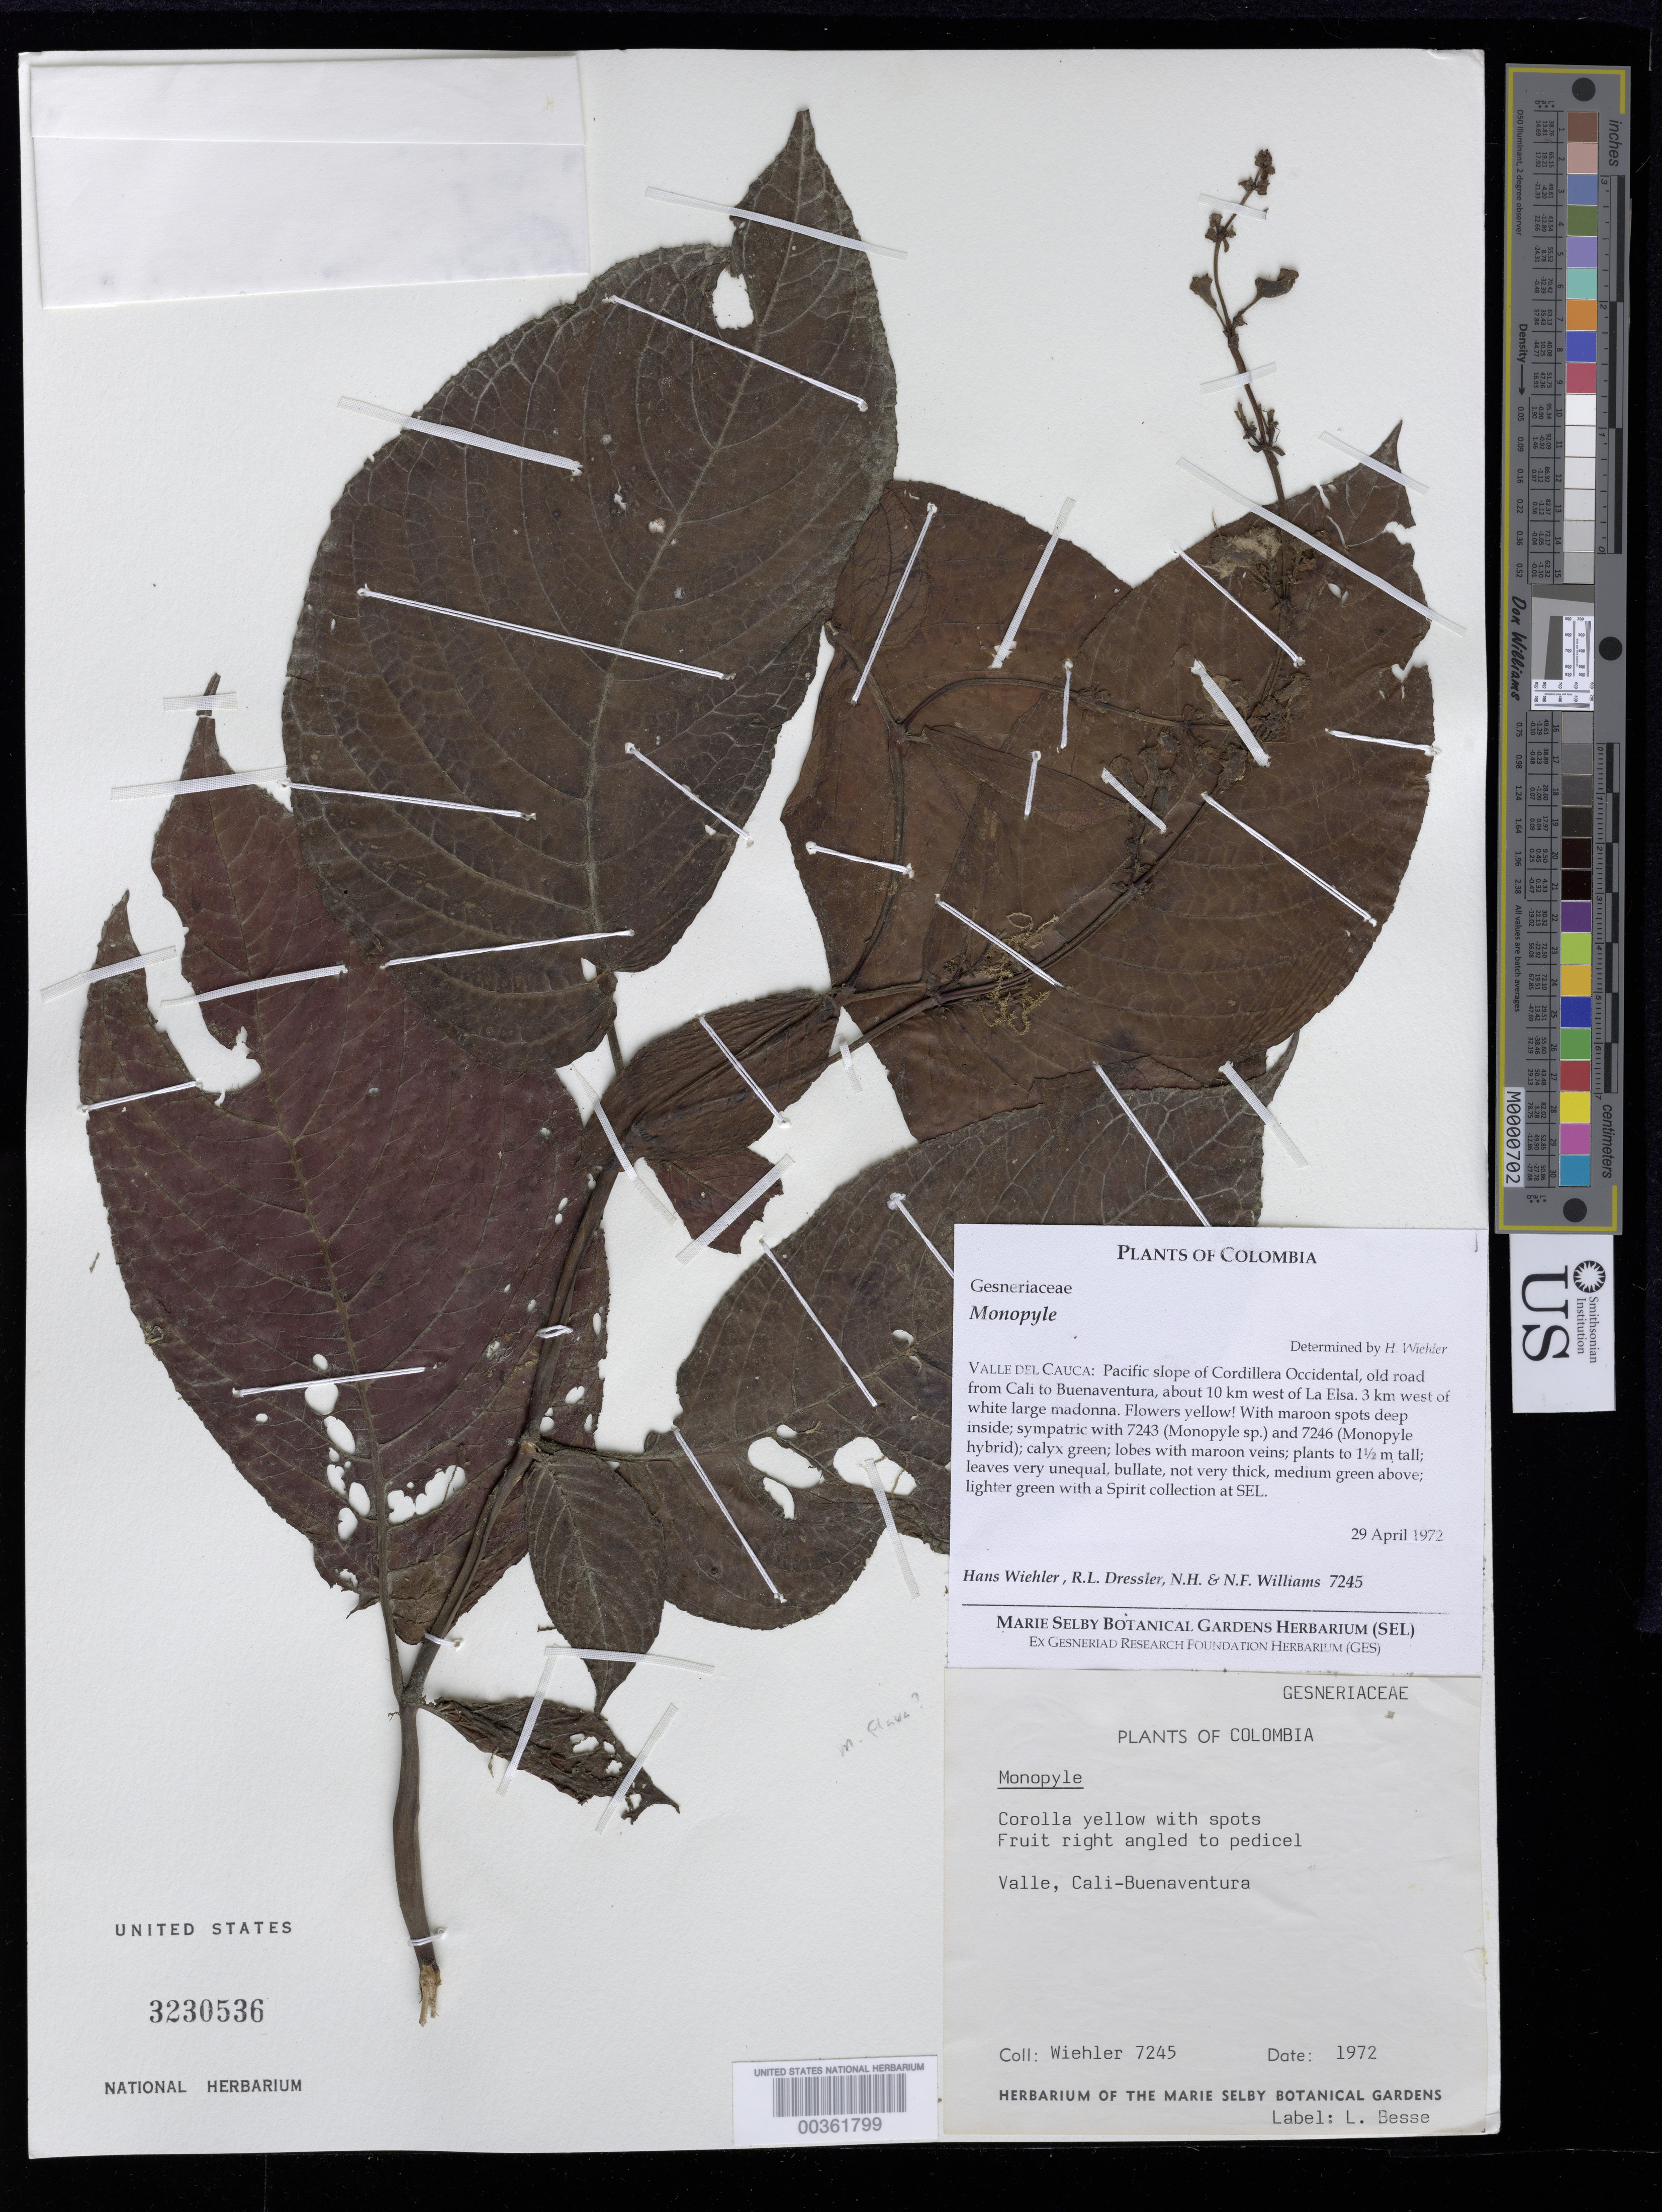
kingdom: Plantae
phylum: Tracheophyta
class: Magnoliopsida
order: Lamiales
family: Gesneriaceae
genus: Monopyle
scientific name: Monopyle sp.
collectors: H. J. Wiehler, R. Dressler, N. H. Williams & N. Williams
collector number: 7245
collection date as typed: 29 Apr 1972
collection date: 1972-04-29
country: Colombia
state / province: Valle del Cauca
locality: Valle del Cauca: Pacific slope of Cordillera Occidental, old road from Cali to buenaventura, about 10 km west of La Elsa, 3 km west of white large madonna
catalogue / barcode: US 3230536